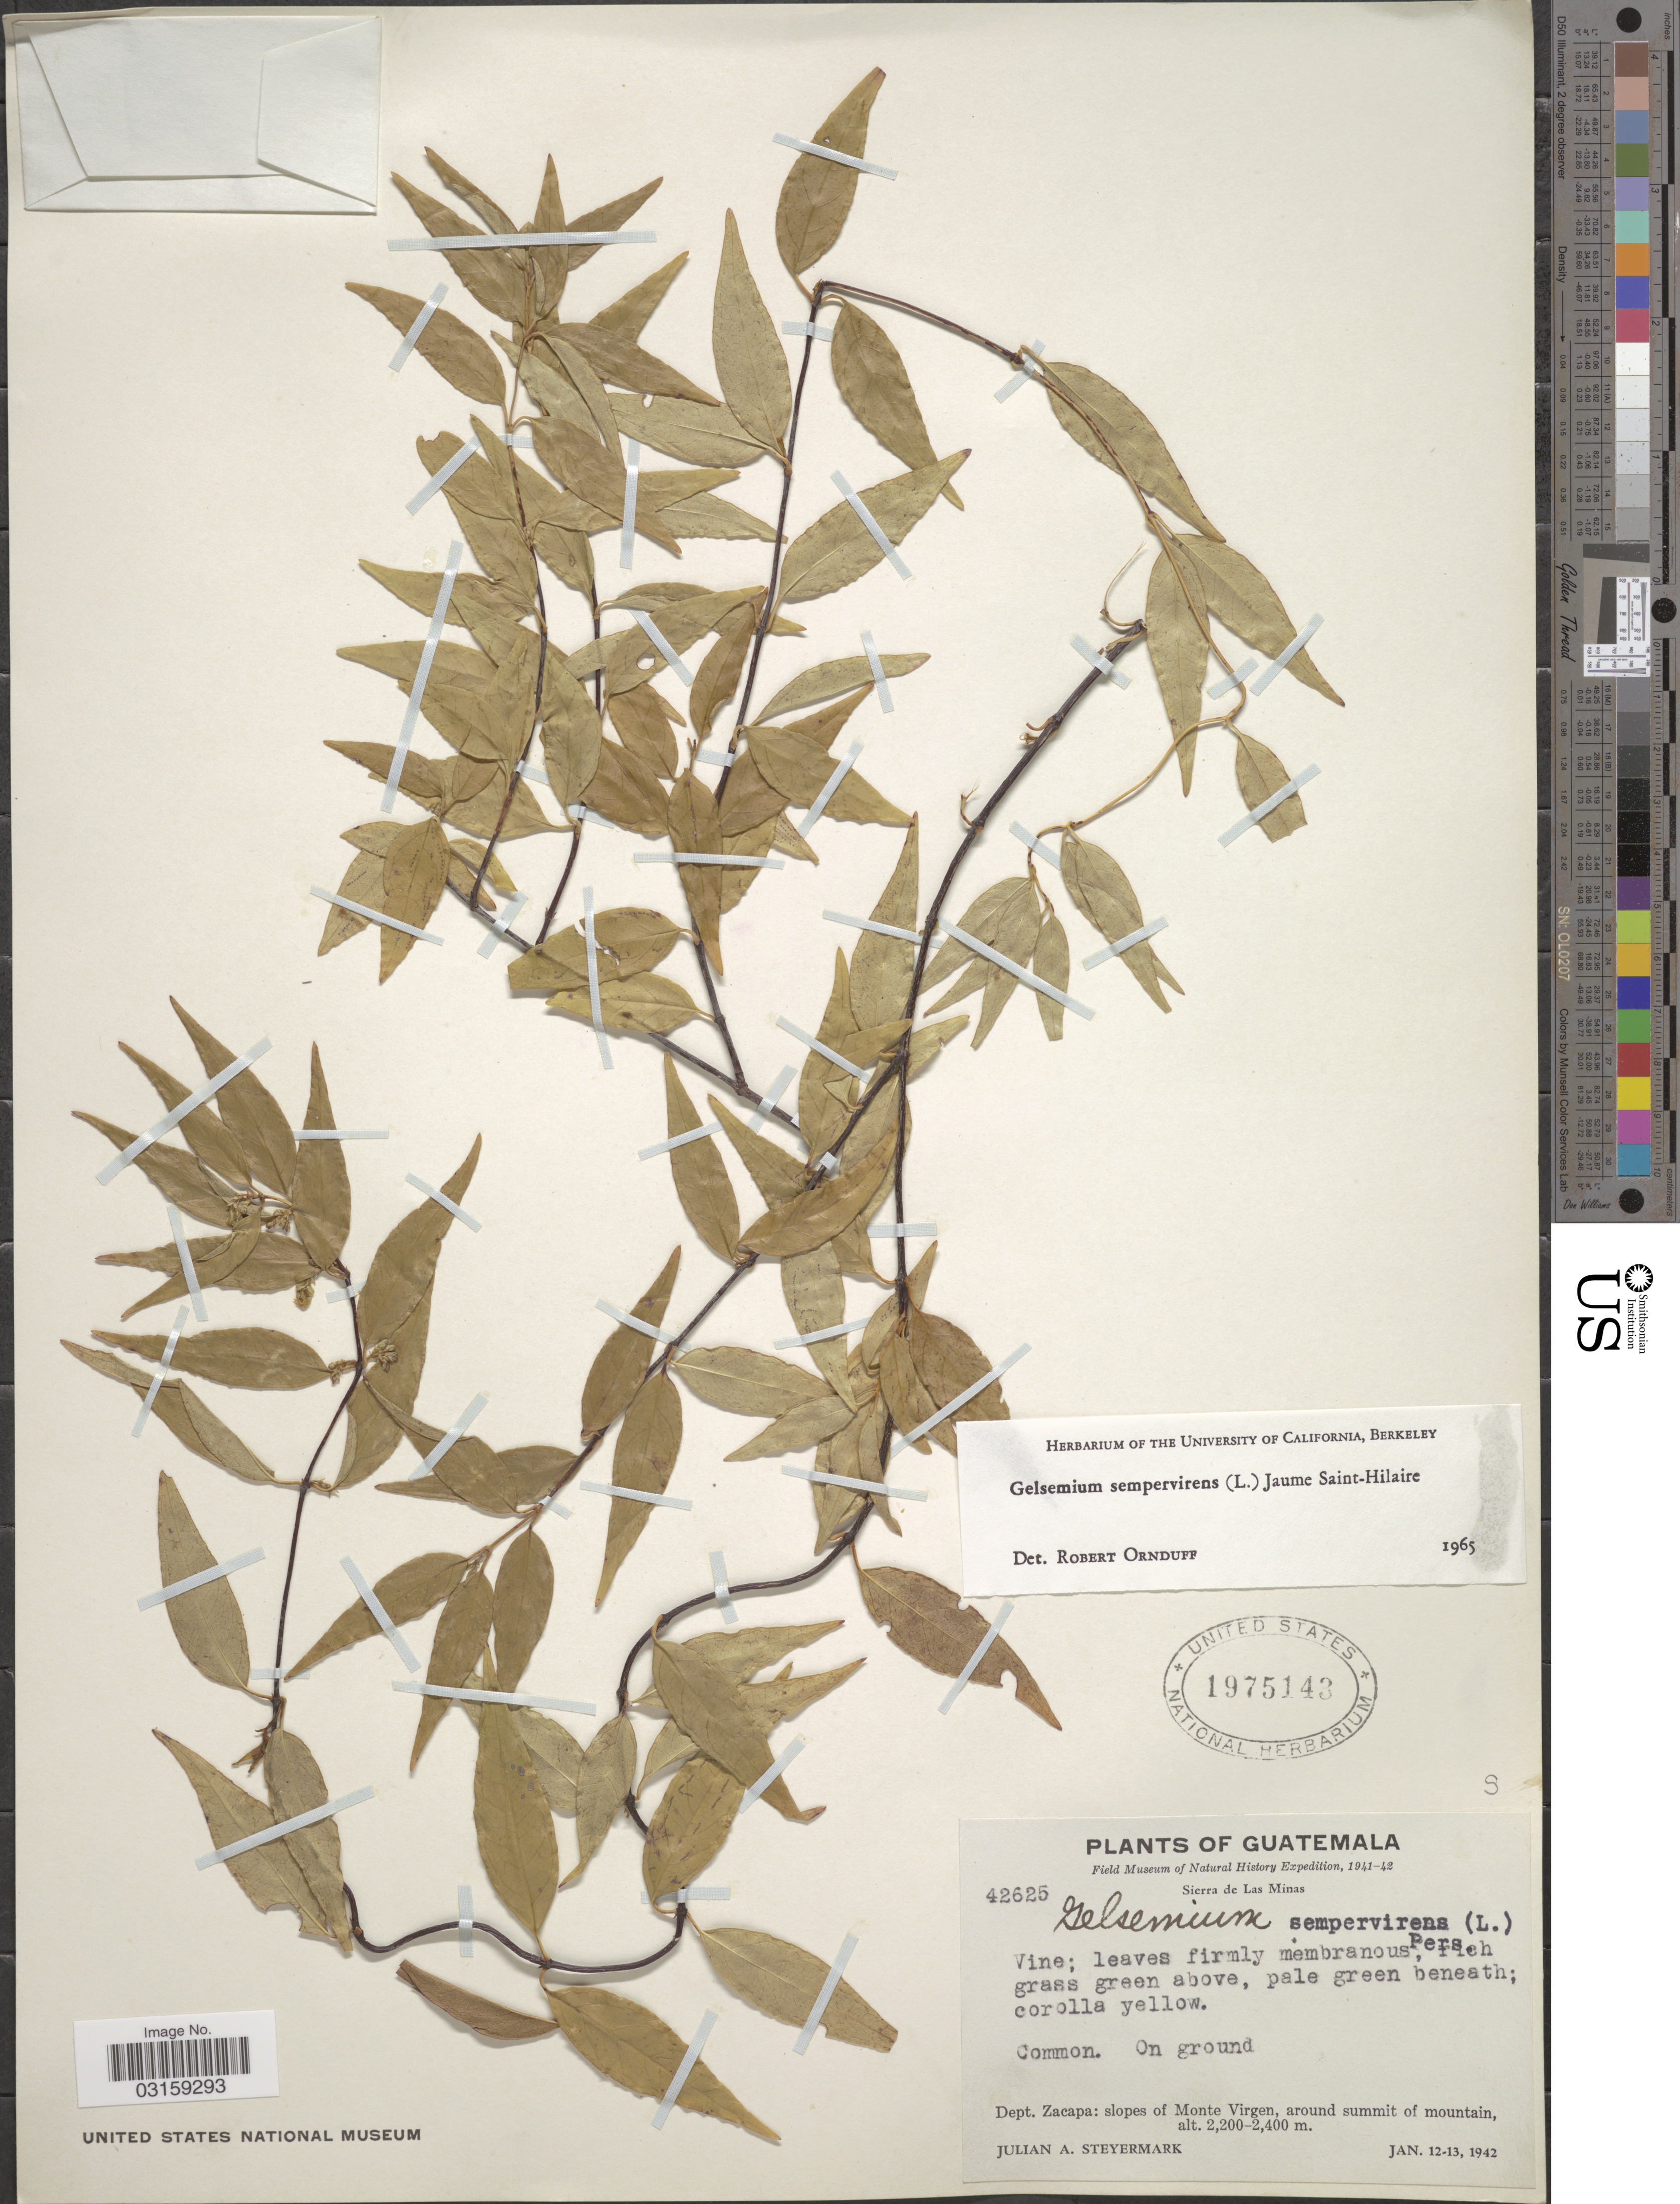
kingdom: Plantae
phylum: Tracheophyta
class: Magnoliopsida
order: Gentianales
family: Gelsemiaceae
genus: Gelsemium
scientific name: Gelsemium sempervirens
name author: (L.) J. St.-Hil.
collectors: J. Steyermark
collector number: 42625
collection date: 1942-01-12/1942-01-13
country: Guatemala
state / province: Zacapa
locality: Sierra de Las Minas. Dept. Zacapa: slopes of Monte Virgen, around summit of mountain.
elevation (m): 2200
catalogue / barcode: US 1975143